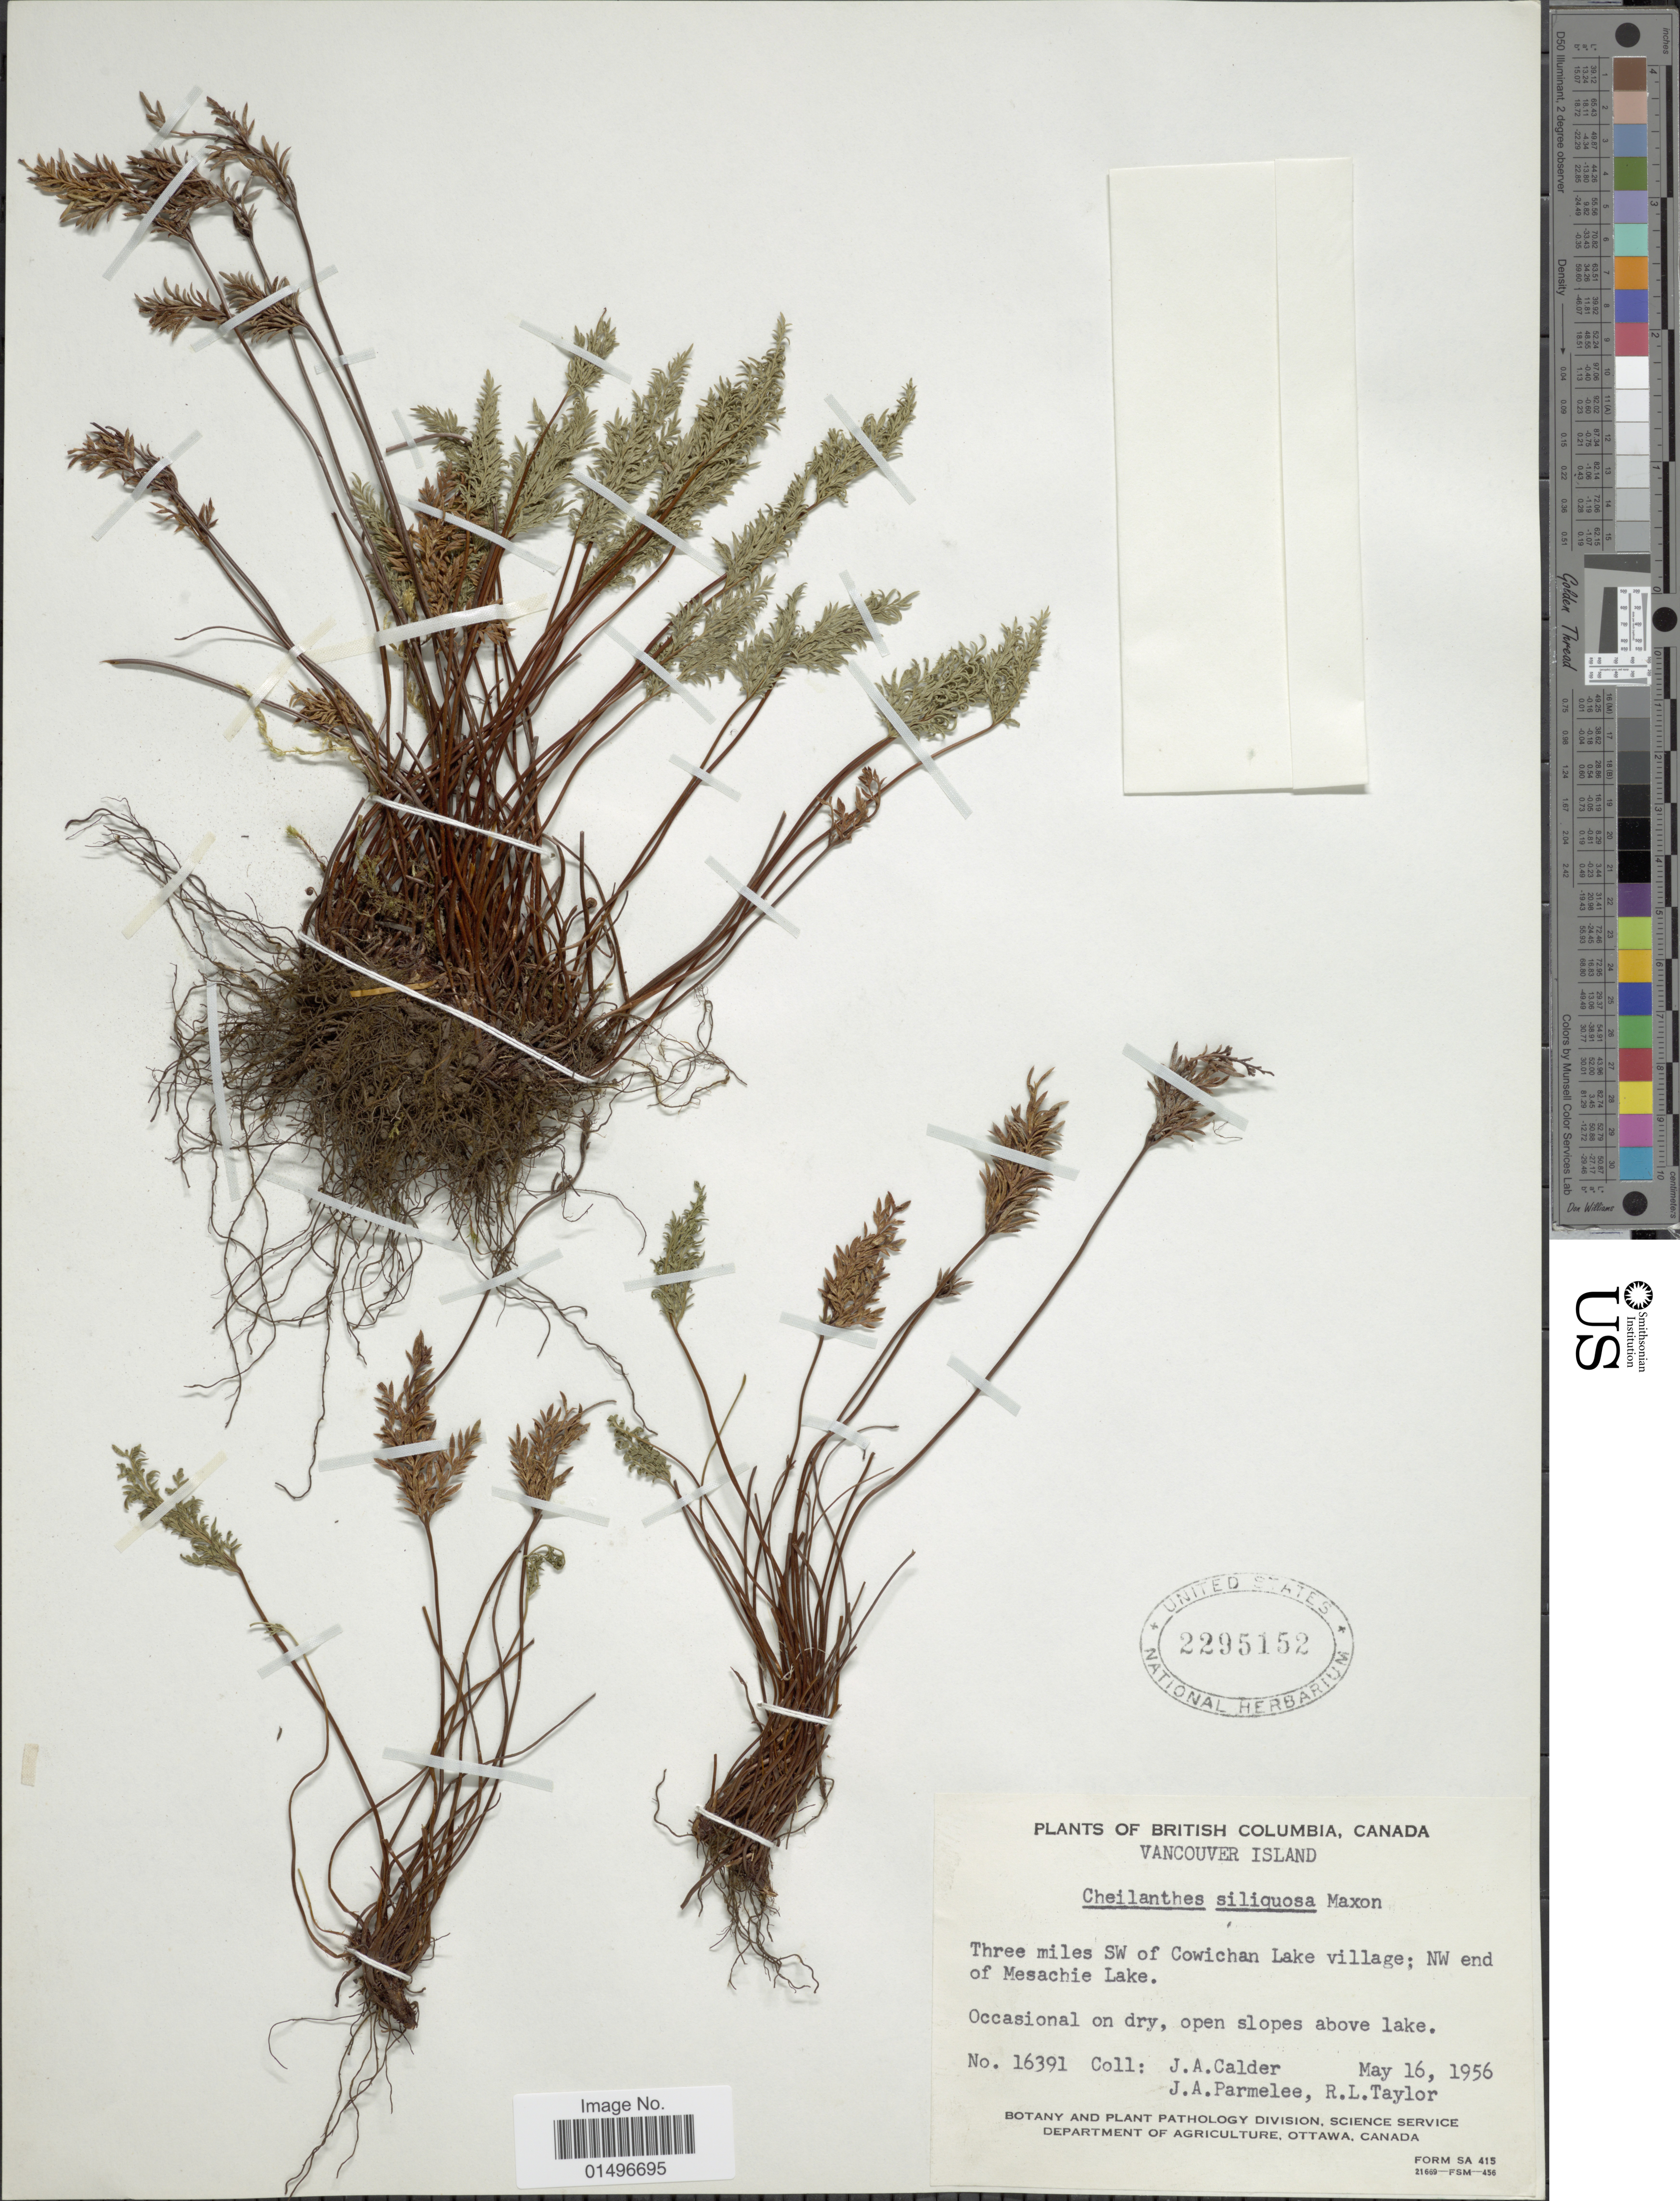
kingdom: Plantae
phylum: Tracheophyta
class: Polypodiopsida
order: Polypodiales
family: Pteridaceae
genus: Aspidotis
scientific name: Aspidotis densa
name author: (Brack.) Lellinger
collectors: J. A. Calder, J. A. Parmelee & R. Taylor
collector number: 16391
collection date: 1956-05-16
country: Canada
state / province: British Columbia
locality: British Columbia, Canada, Vancouver Island, Three miles SW of Cowichan Lake village: NW end of Mesachie Lake.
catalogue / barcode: US 2295152